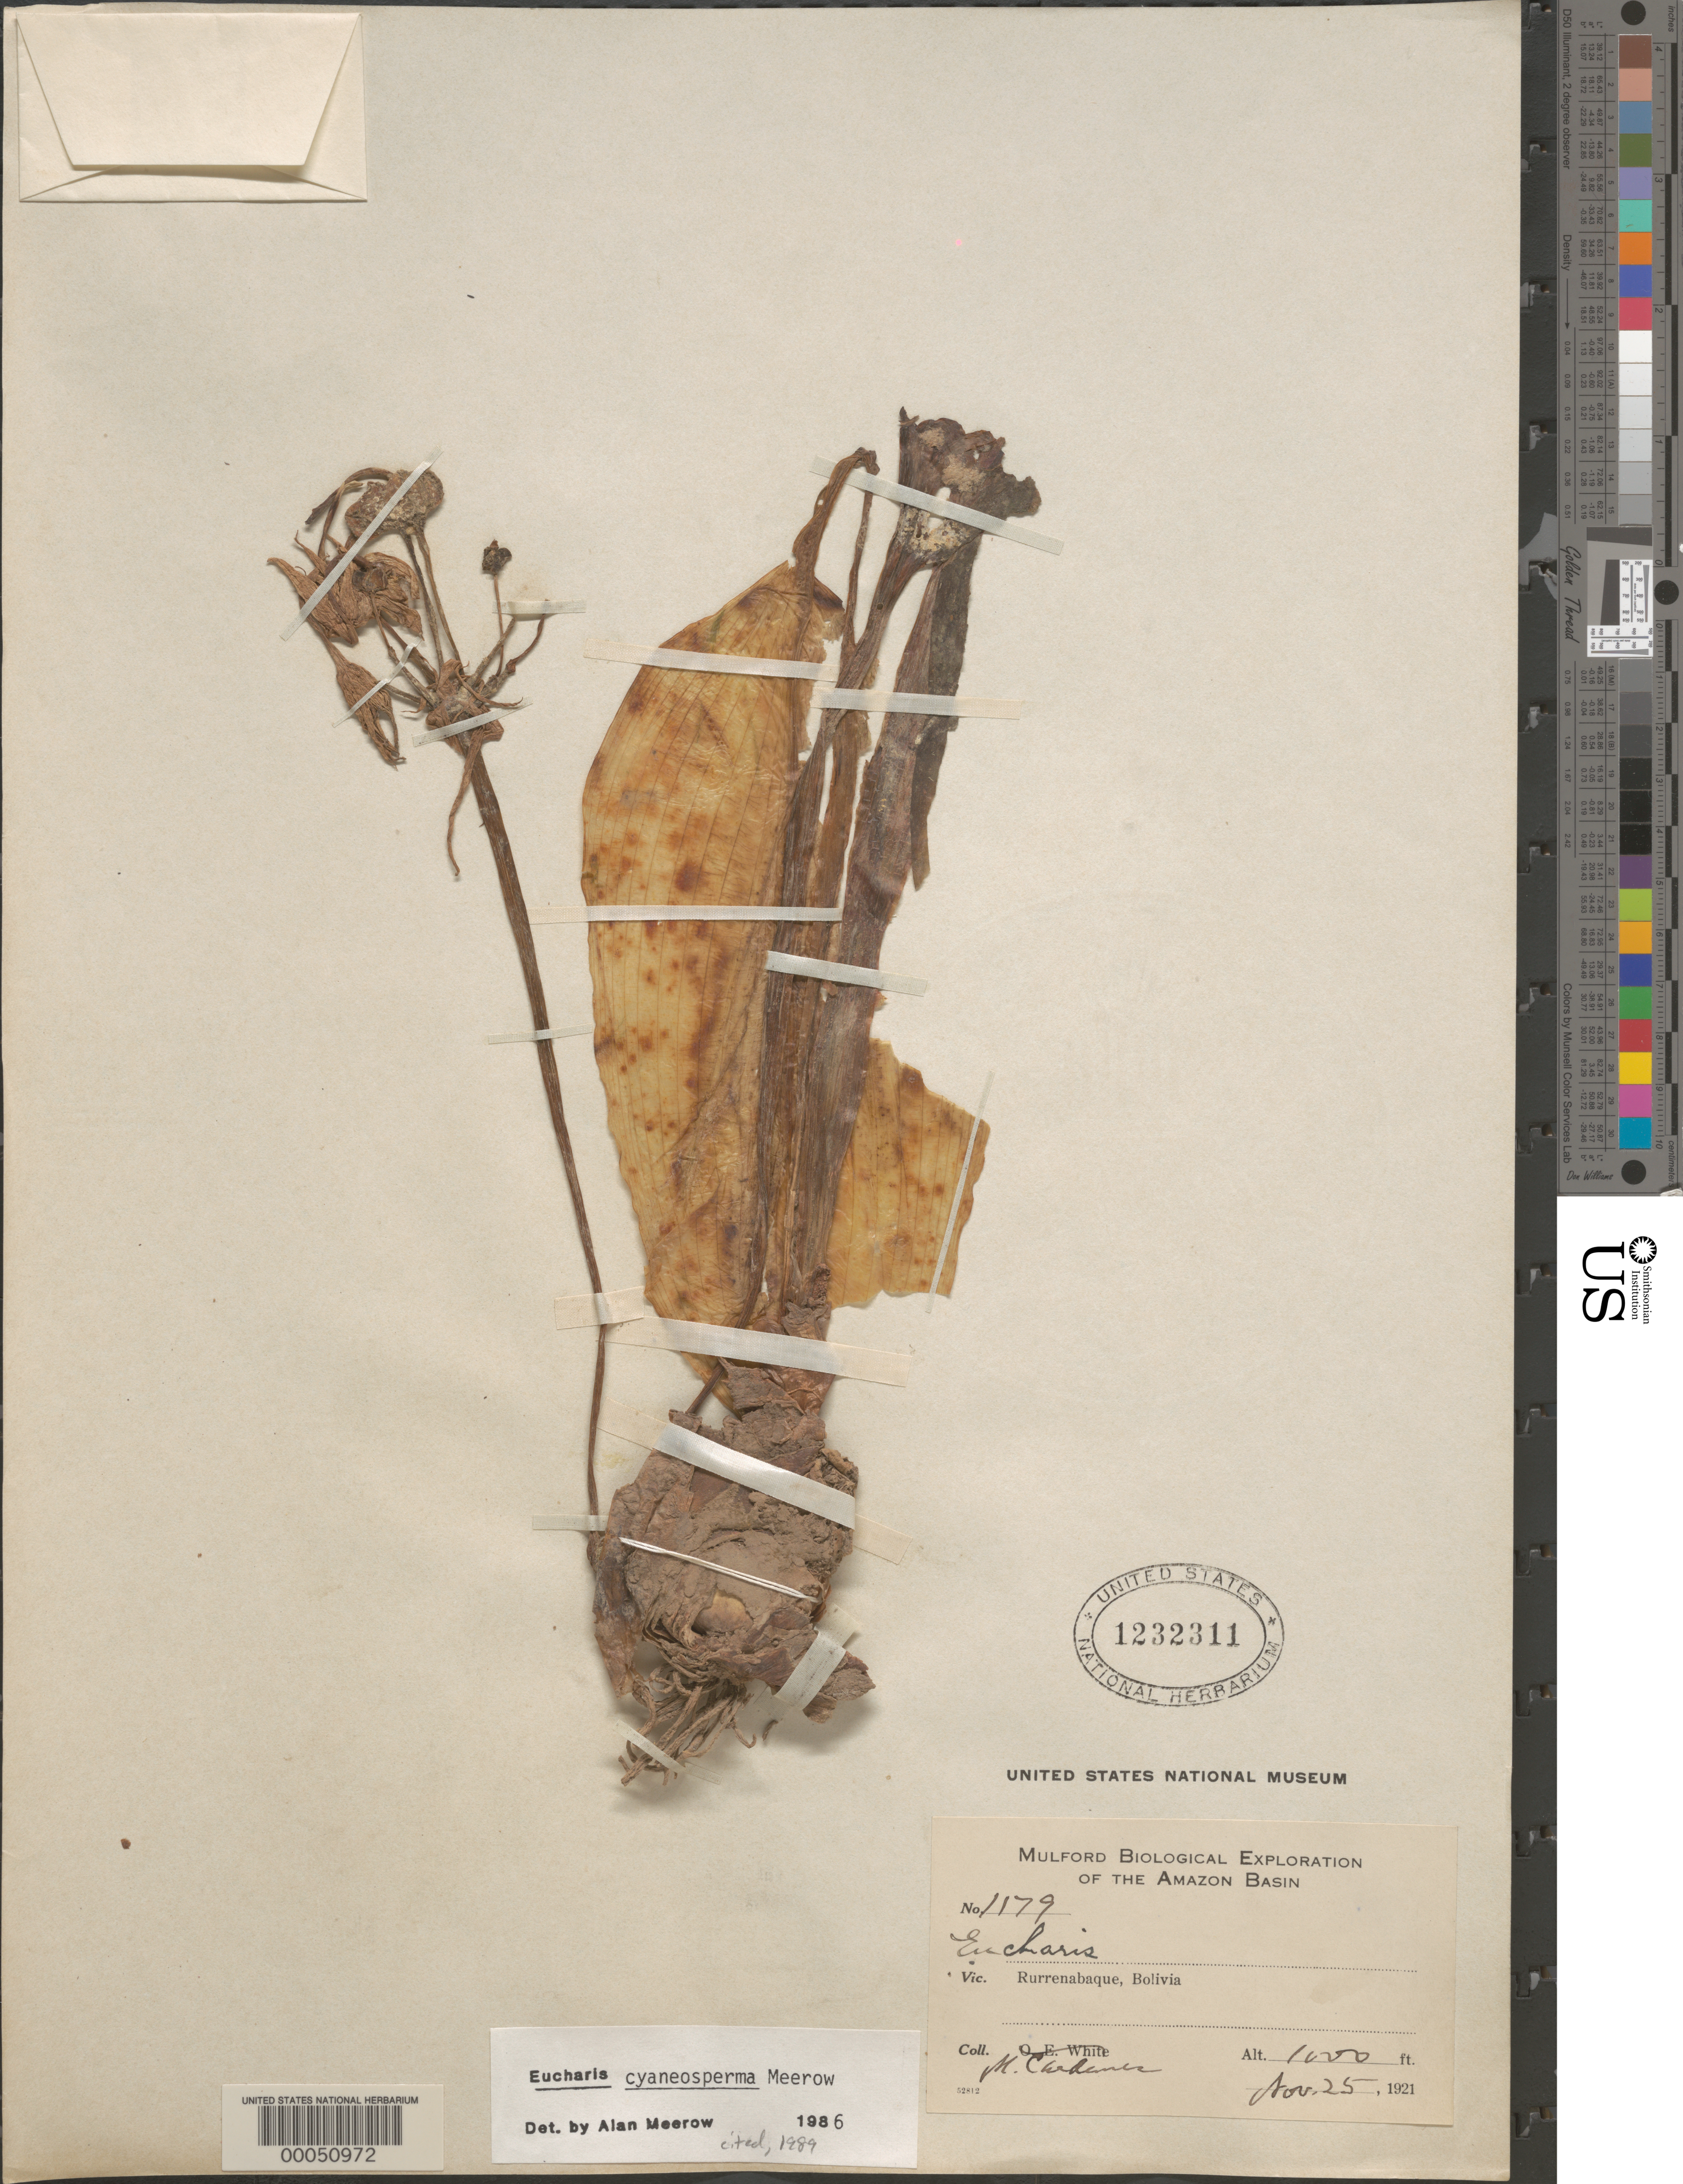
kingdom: Plantae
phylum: Tracheophyta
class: Liliopsida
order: Asparagales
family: Amaryllidaceae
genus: Eucharis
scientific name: Eucharis cyaneosperma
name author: Meerow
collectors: M. Cárdenas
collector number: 1179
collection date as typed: Nov. 25, 1921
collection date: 1921-11-25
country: Bolivia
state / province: Beni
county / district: José Ballivián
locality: Rurrenabaque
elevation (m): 305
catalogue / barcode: US 1232311